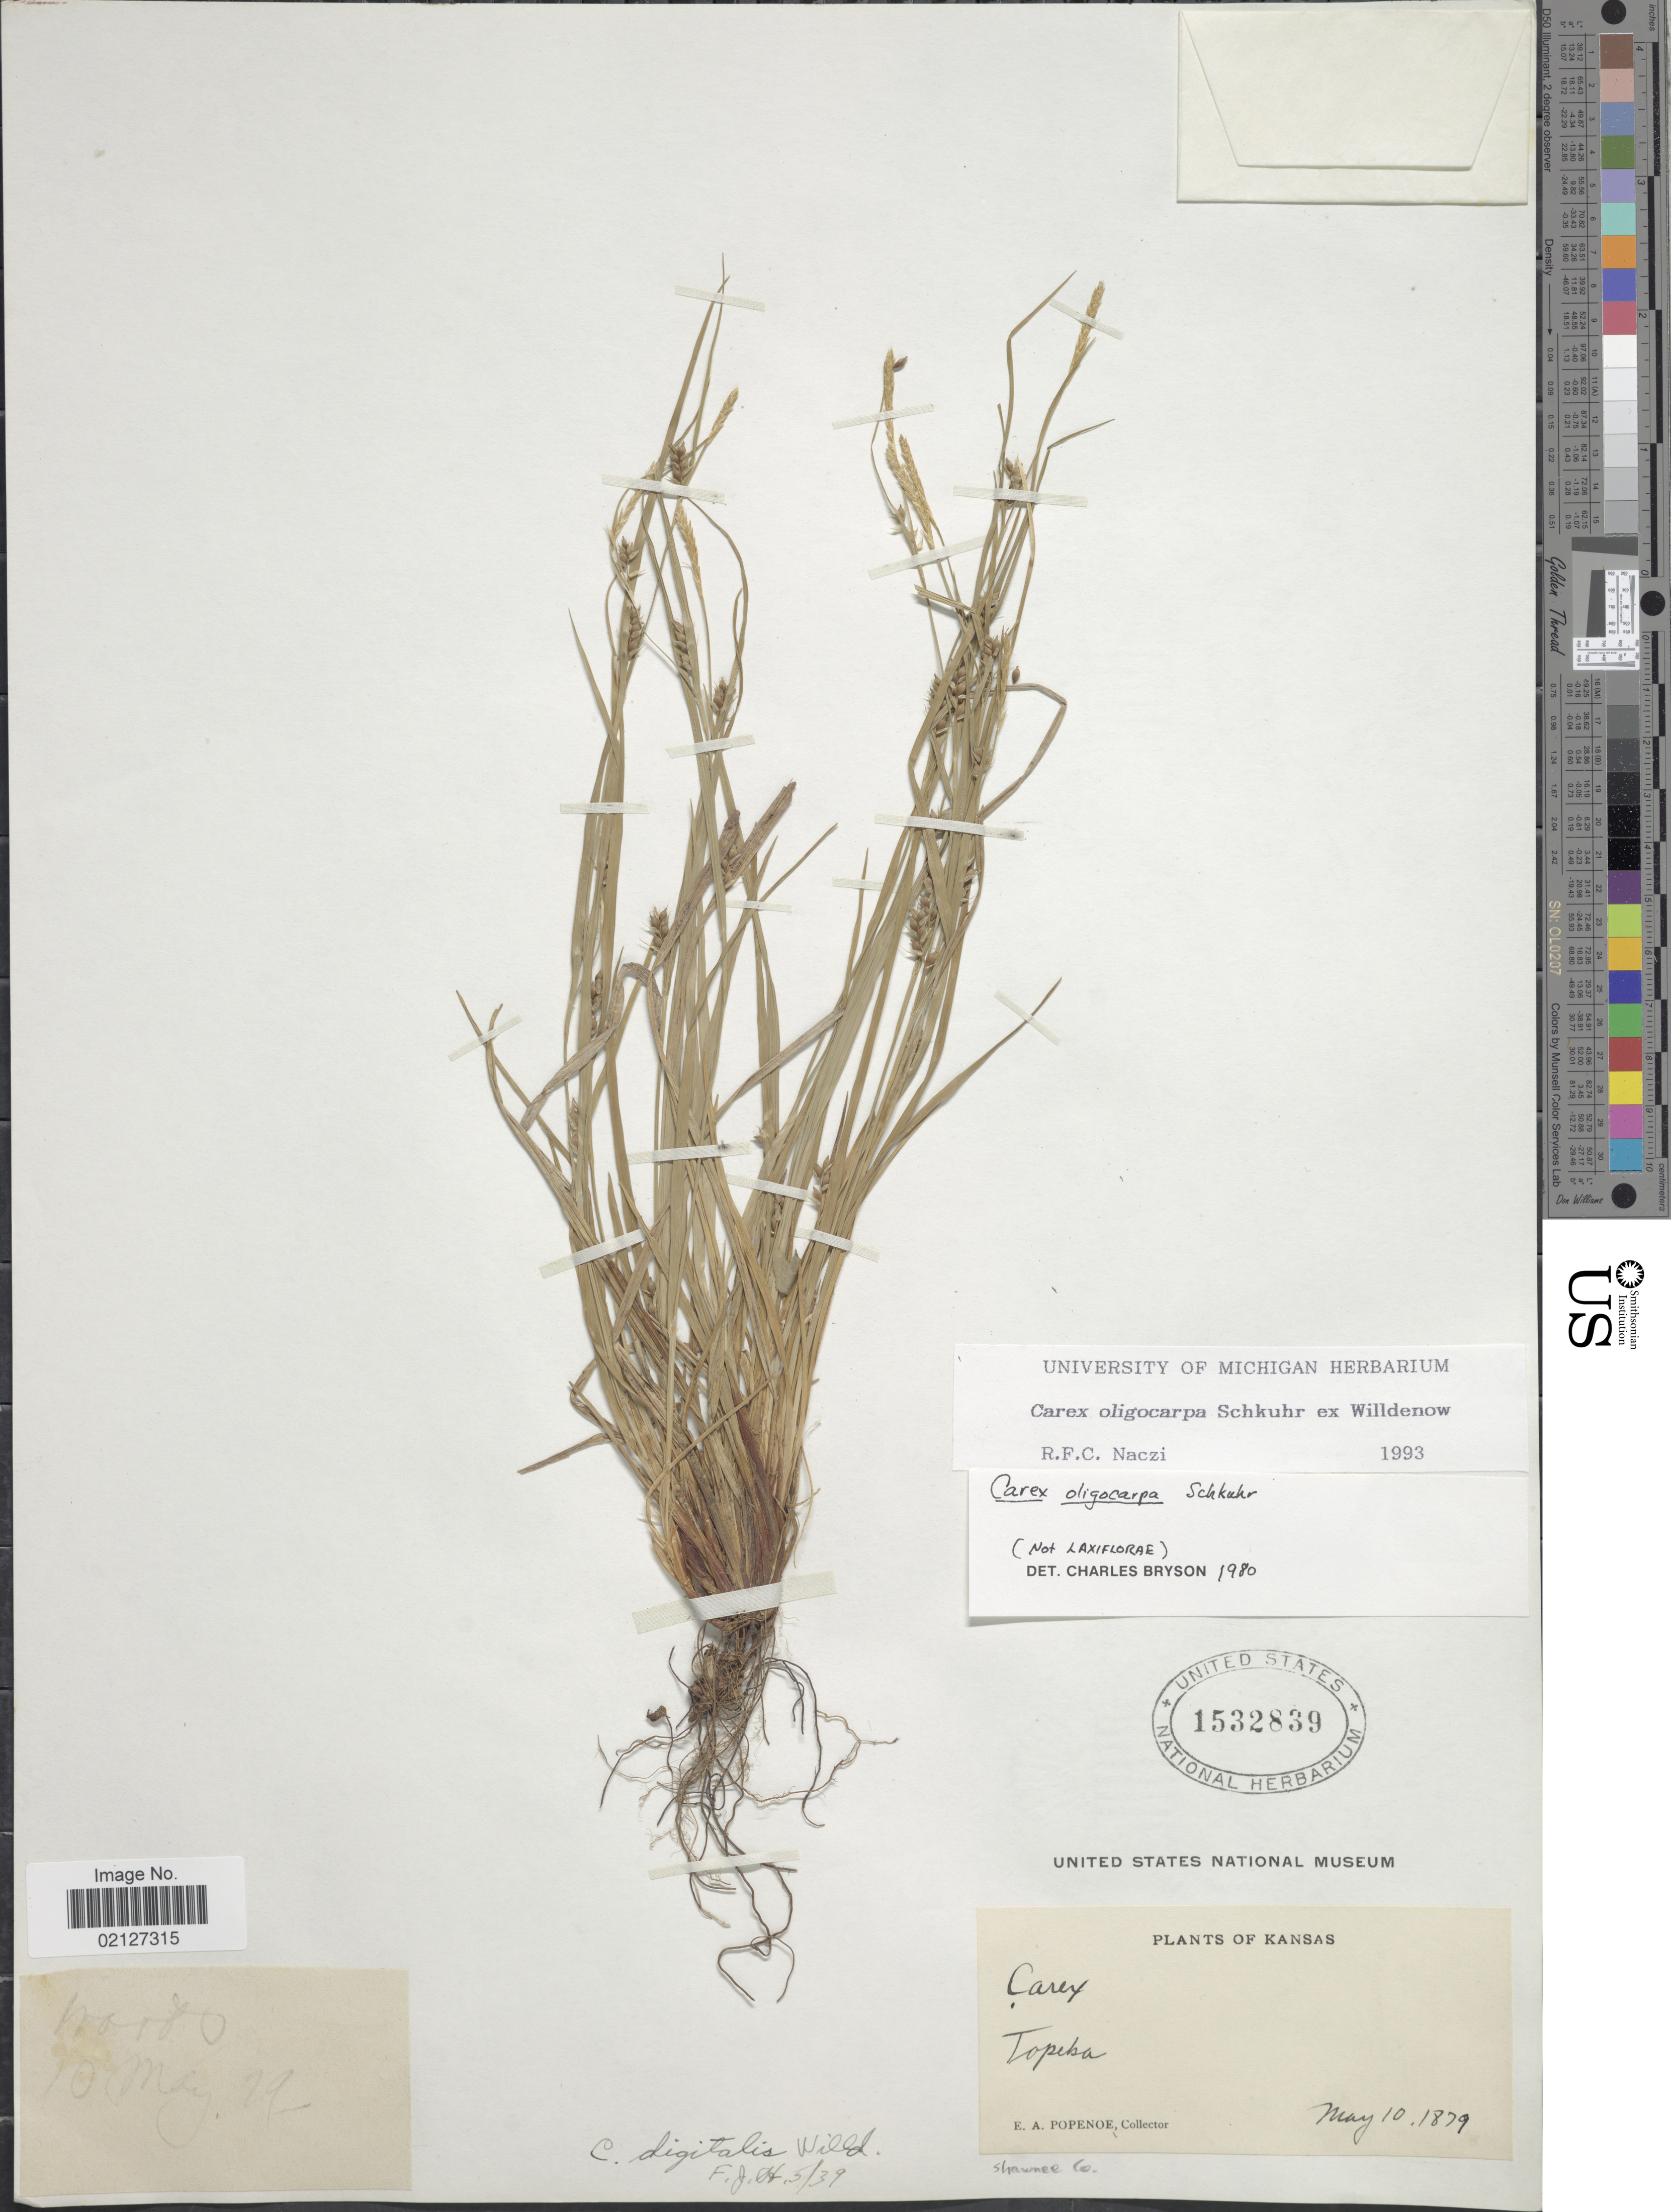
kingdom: Plantae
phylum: Tracheophyta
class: Liliopsida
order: Poales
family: Cyperaceae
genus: Carex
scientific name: Carex oligocarpa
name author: Willd.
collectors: E. A. Popenoe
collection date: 1879-05-10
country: United States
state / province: Kansas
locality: Woods, Topeka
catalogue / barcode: US 1532839